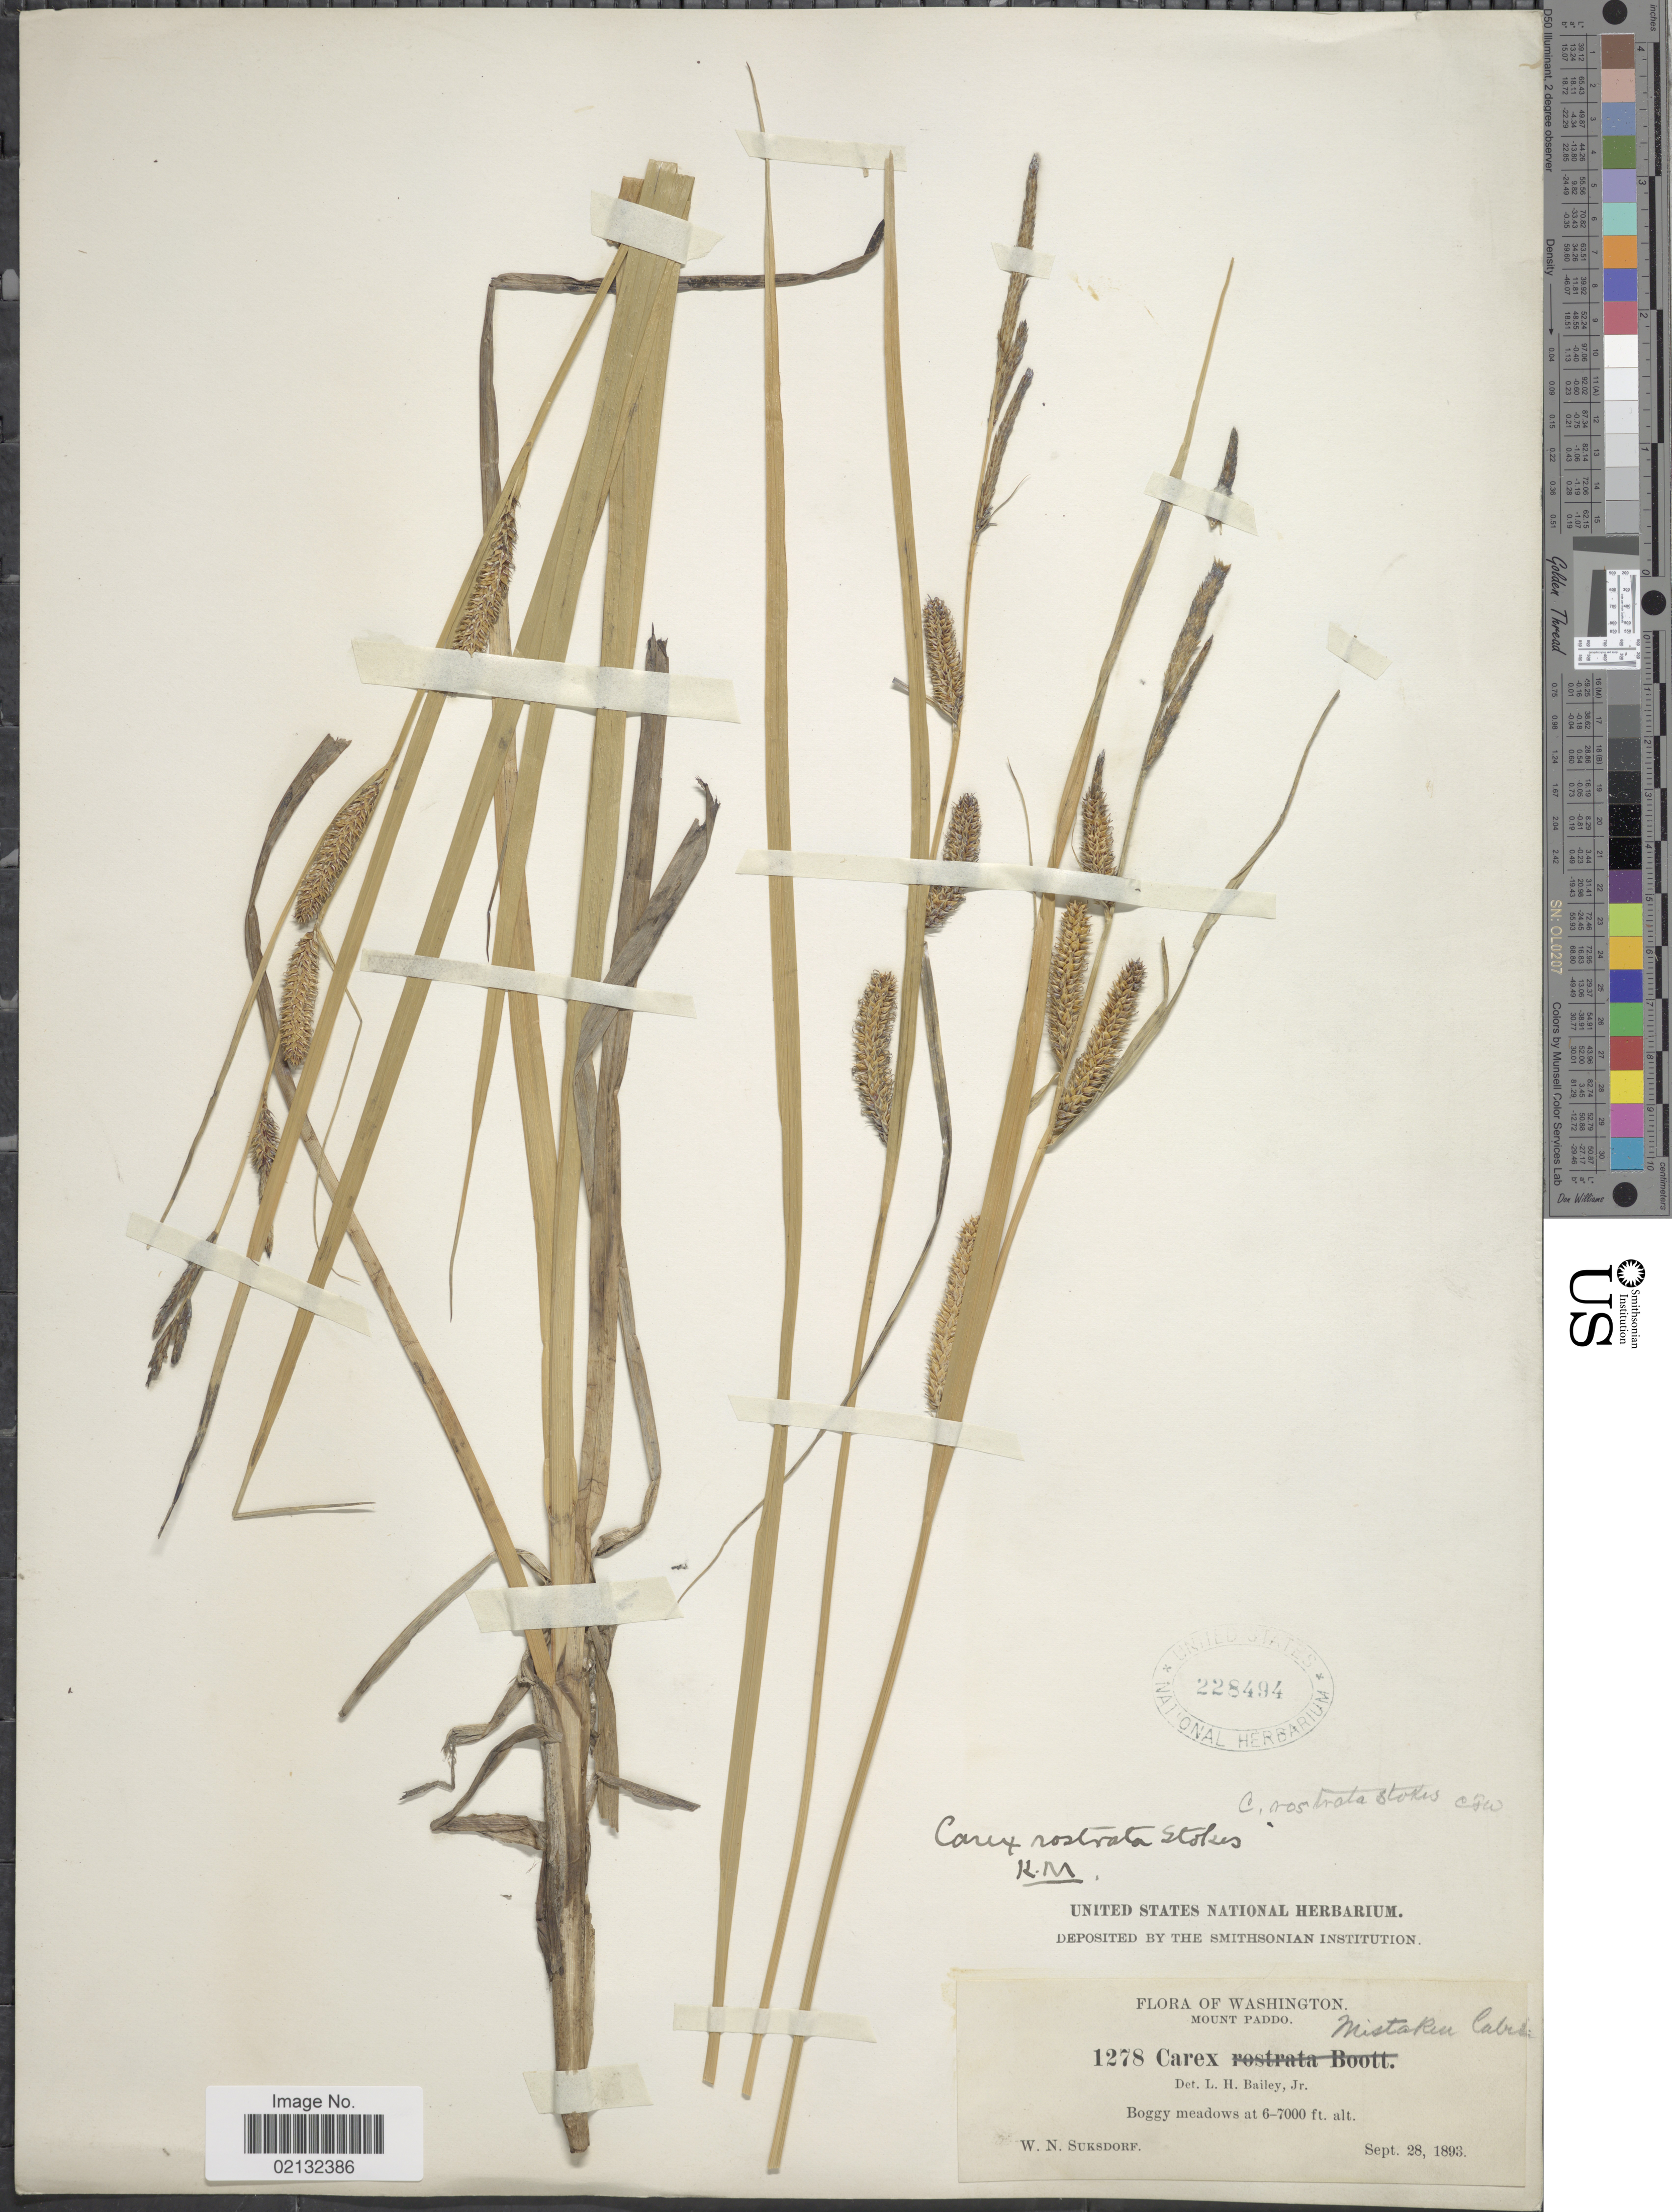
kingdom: Plantae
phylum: Tracheophyta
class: Liliopsida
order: Poales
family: Cyperaceae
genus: Carex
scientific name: Carex rostrata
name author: Stokes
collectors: W. N. Suksdorf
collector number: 1278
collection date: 1893-09-28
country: United States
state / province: Washington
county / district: Skamania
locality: Mount Paddo, boggy meadows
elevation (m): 1829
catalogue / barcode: US 228494